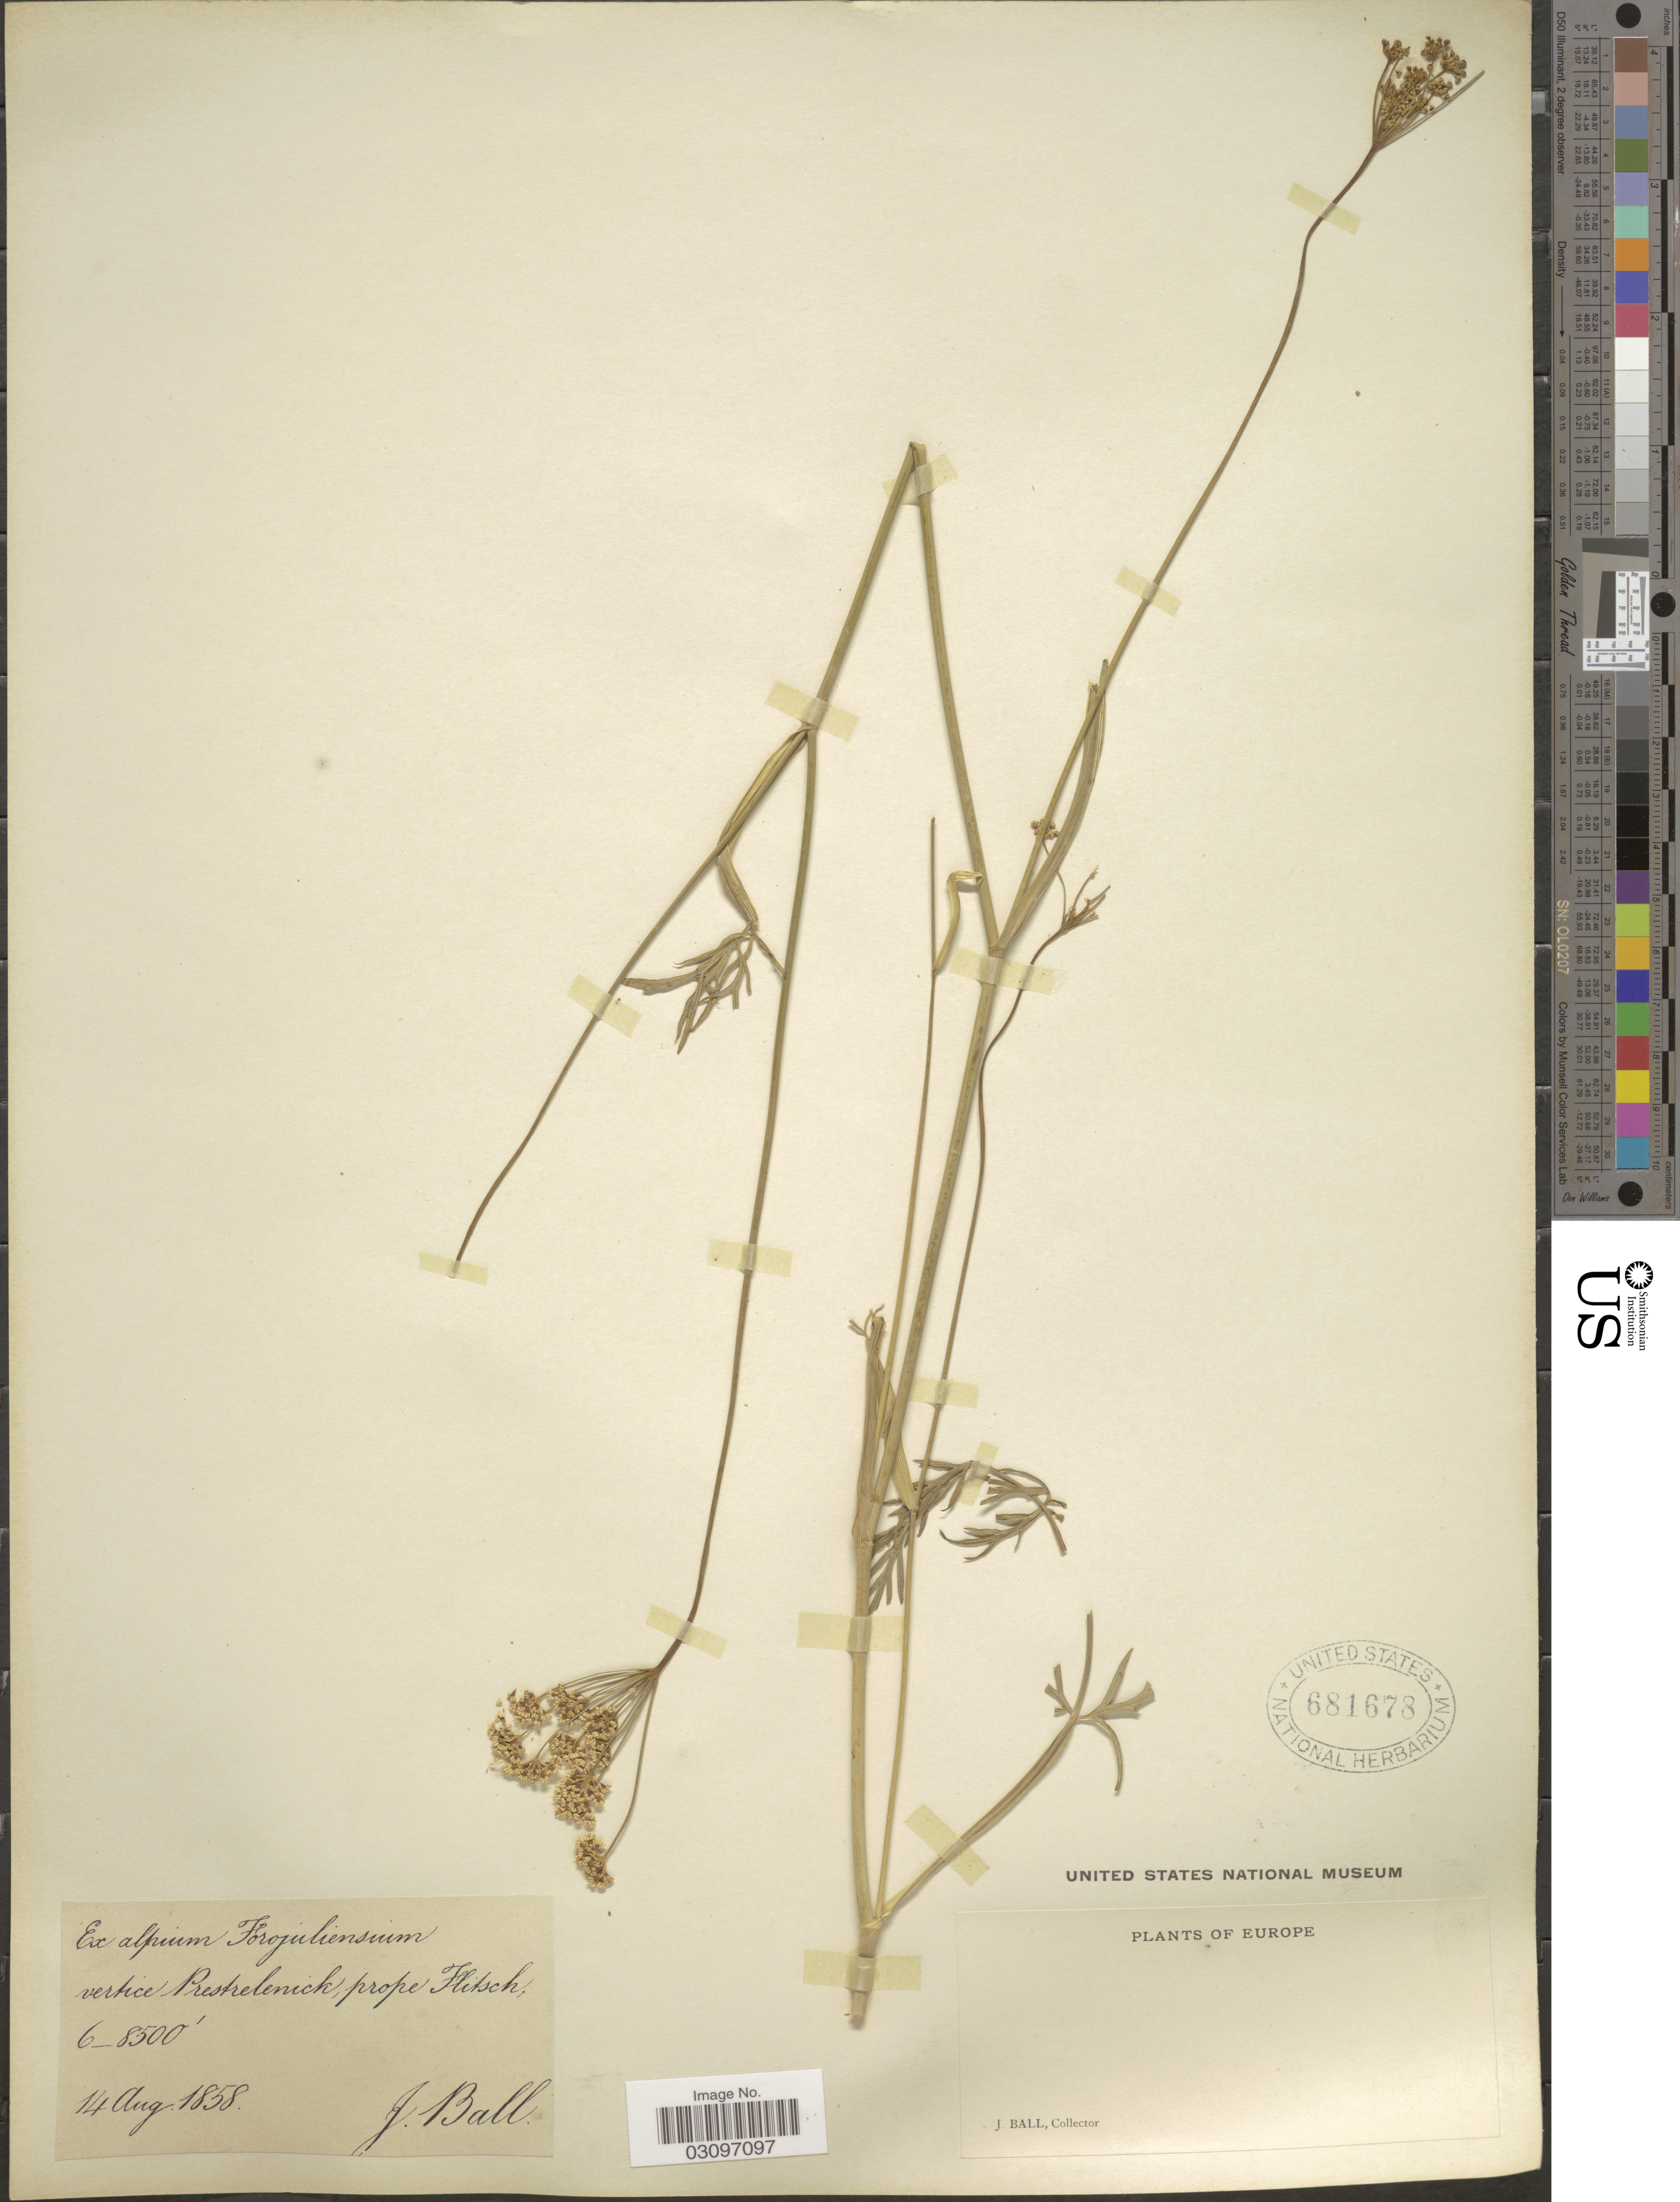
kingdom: Plantae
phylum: Tracheophyta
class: Magnoliopsida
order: Apiales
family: Apiaceae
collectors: J. Ball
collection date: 1858-08-14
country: Slovenia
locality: Europe. Ex alpium Forojuliensuim vertice Prestrelenick, prope Flitsch.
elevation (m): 1829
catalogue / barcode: US 681678